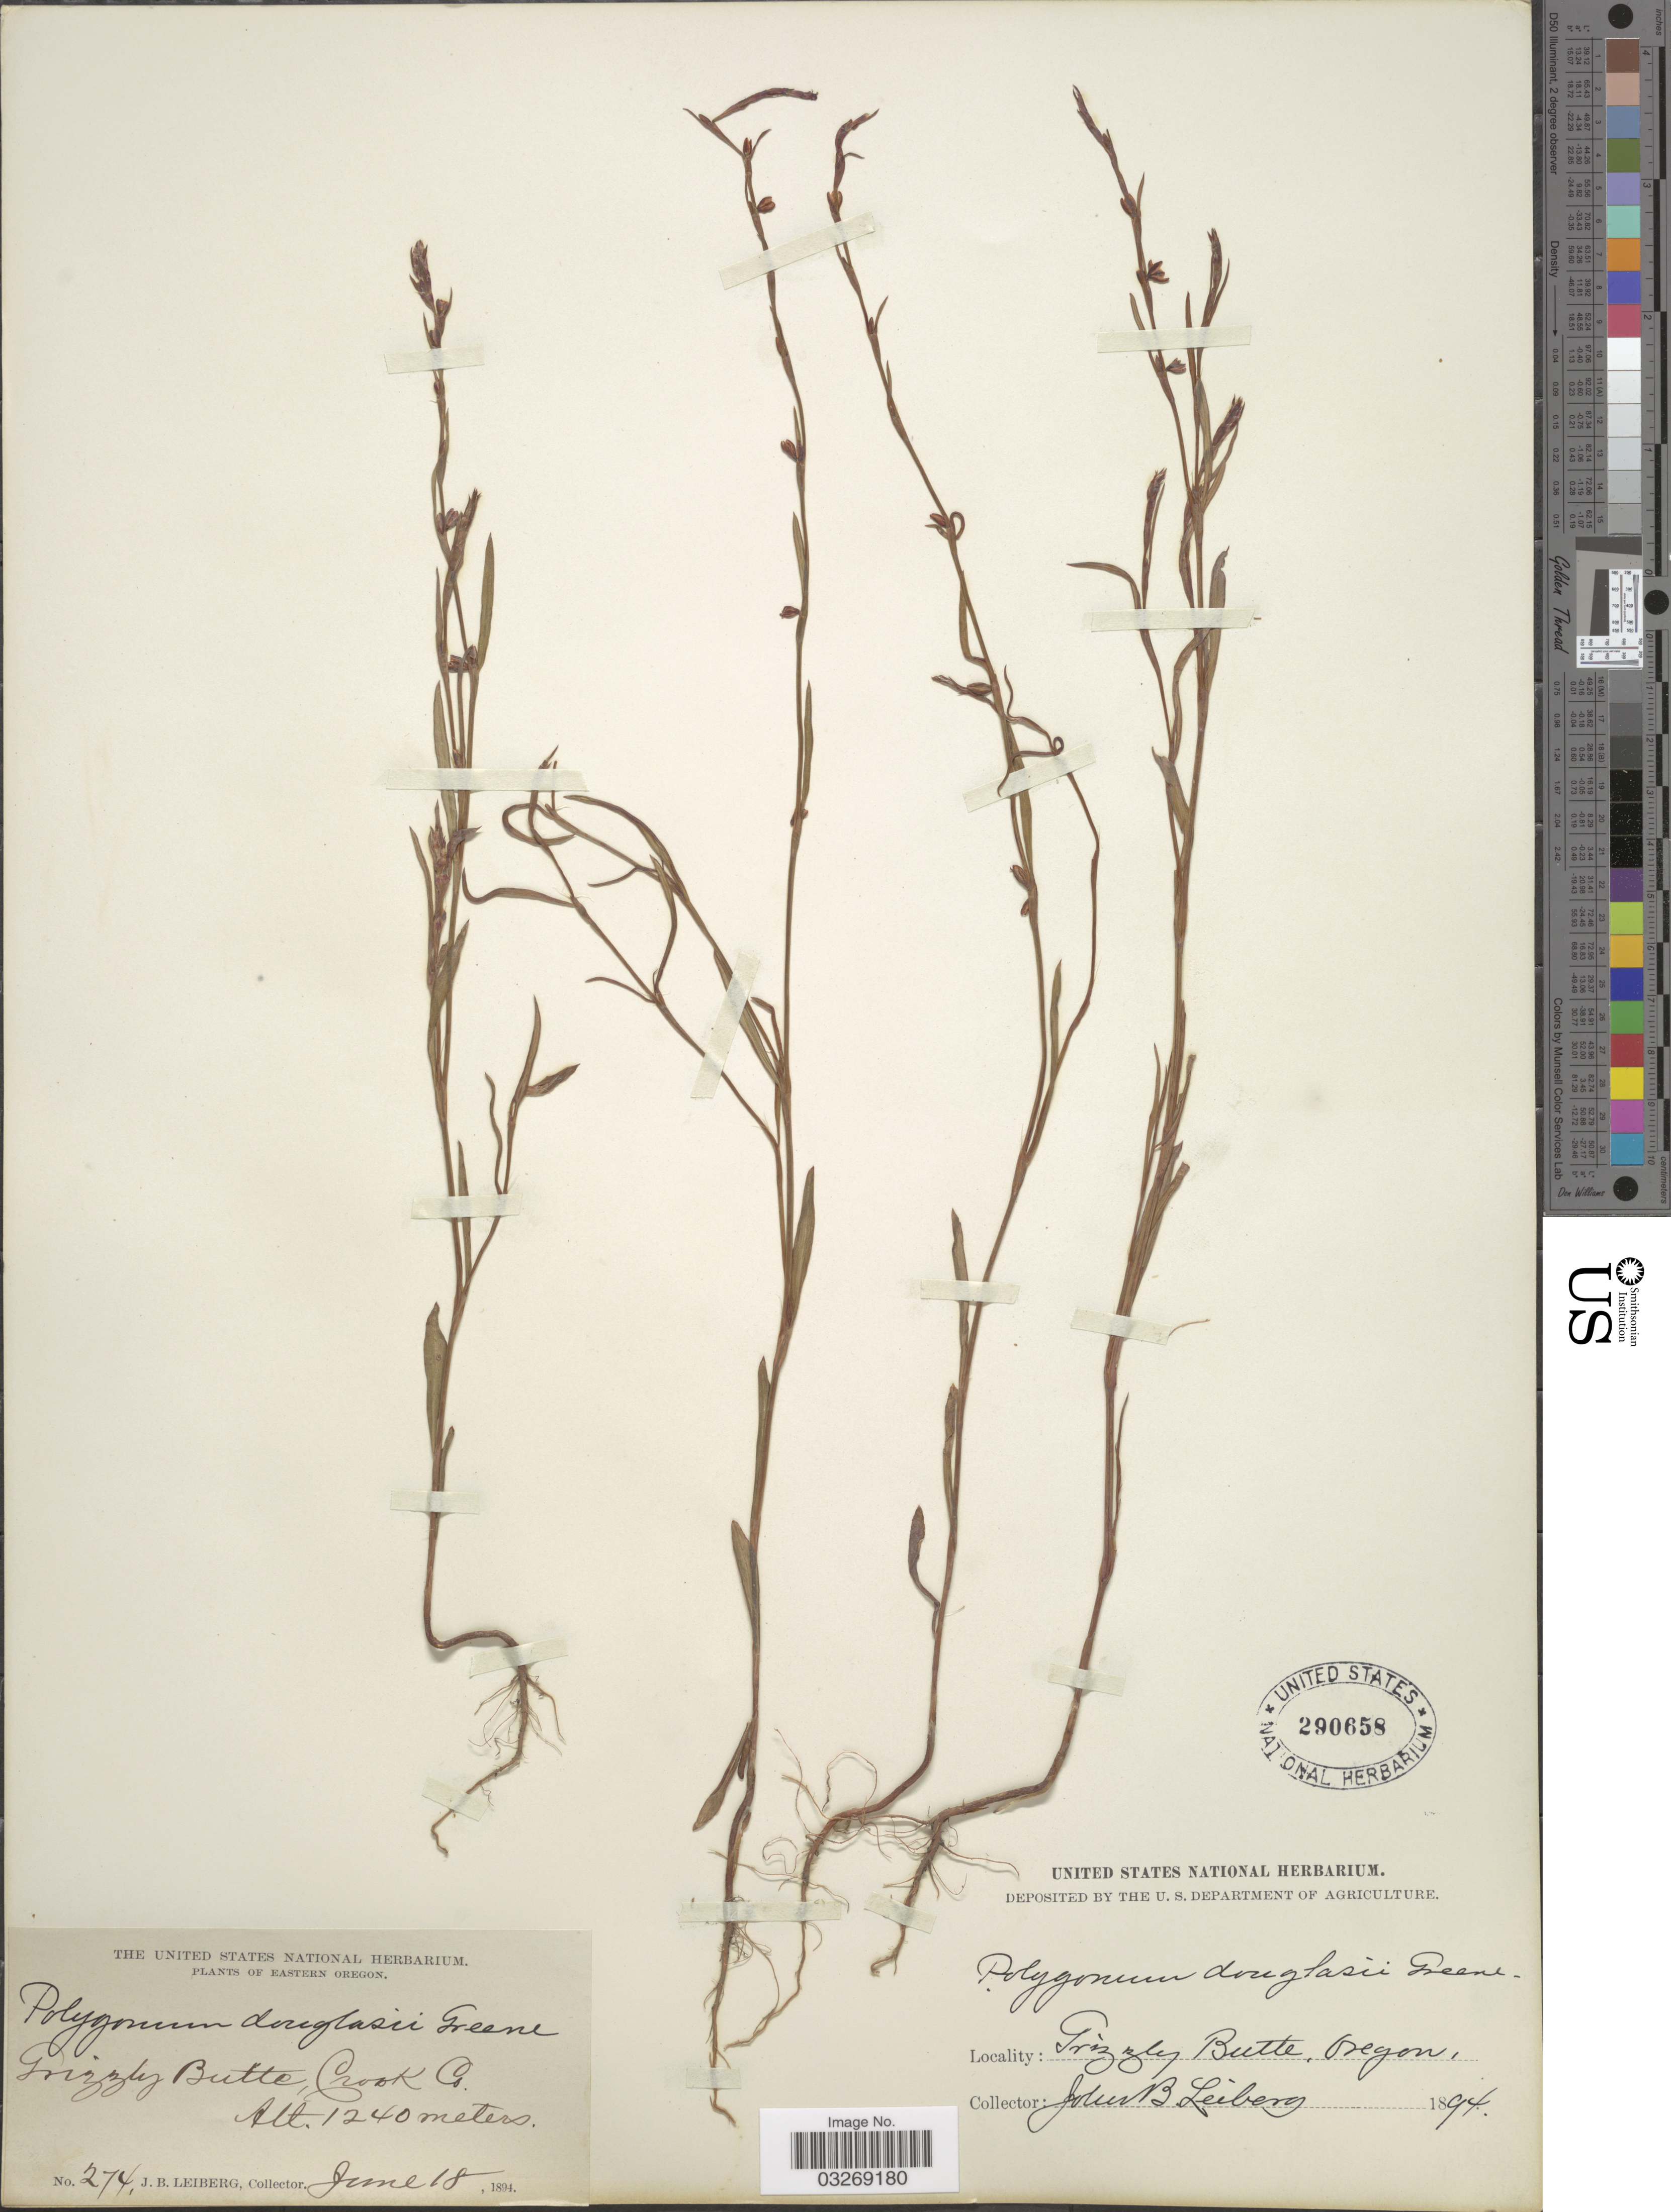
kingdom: Plantae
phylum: Tracheophyta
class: Magnoliopsida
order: Caryophyllales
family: Polygonaceae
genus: Polygonum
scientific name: Polygonum douglasii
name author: Greene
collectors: J. B. Leiberg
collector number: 274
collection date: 1894-06-18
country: United States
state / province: Oregon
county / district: Crook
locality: Eastern Oregon. Grizzly Butte, Crook Co.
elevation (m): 1240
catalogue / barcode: US 290658